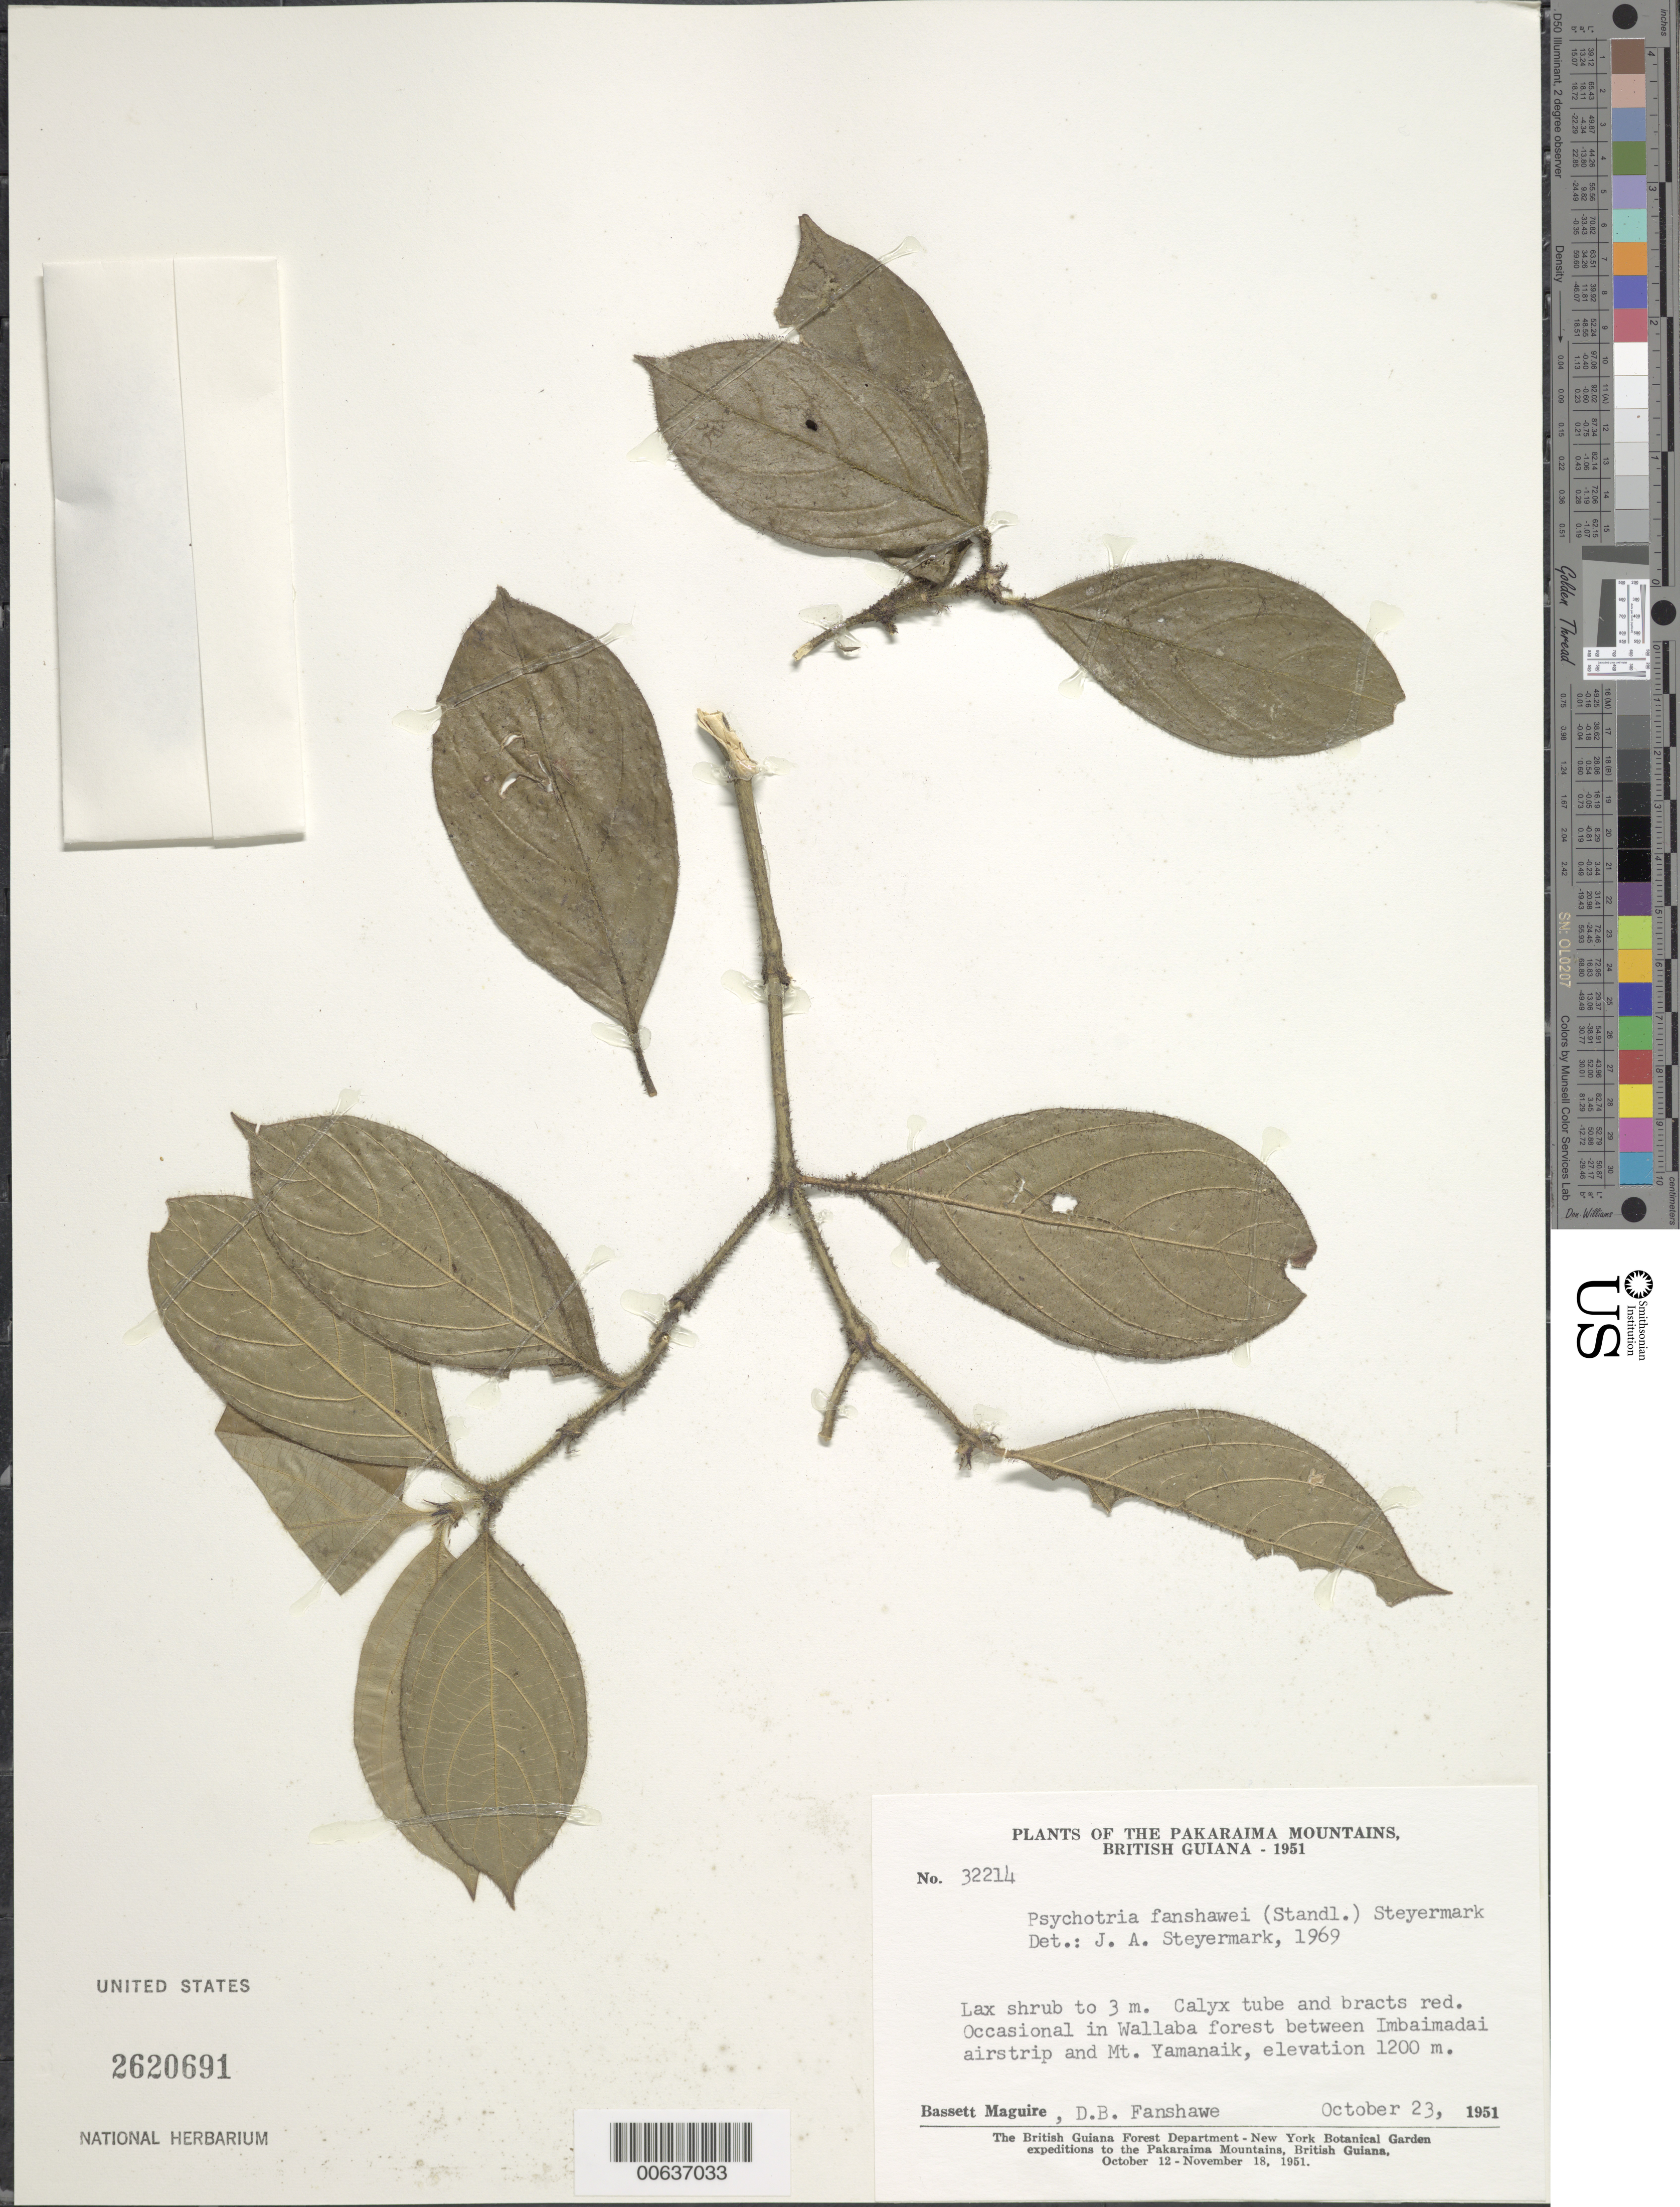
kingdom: Plantae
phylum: Tracheophyta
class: Magnoliopsida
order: Gentianales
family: Rubiaceae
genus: Palicourea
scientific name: Palicourea fanshawei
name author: (Standl.) Delprete & J.H. Kirkbr.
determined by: Kirkbride, Joseph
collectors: B. Maguire & D. B. Fanshawe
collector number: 32214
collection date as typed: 23-Oct-51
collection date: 1951-10-23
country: Guyana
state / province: Cuyuni-Mazaruni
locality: Imbaimadai Savannas, Pakaraima Mts., Upper Mazaruni River, between Imbaimadai airstrip and Mt. Yamanaik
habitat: Wallaba forest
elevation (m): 1200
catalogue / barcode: US 2620691